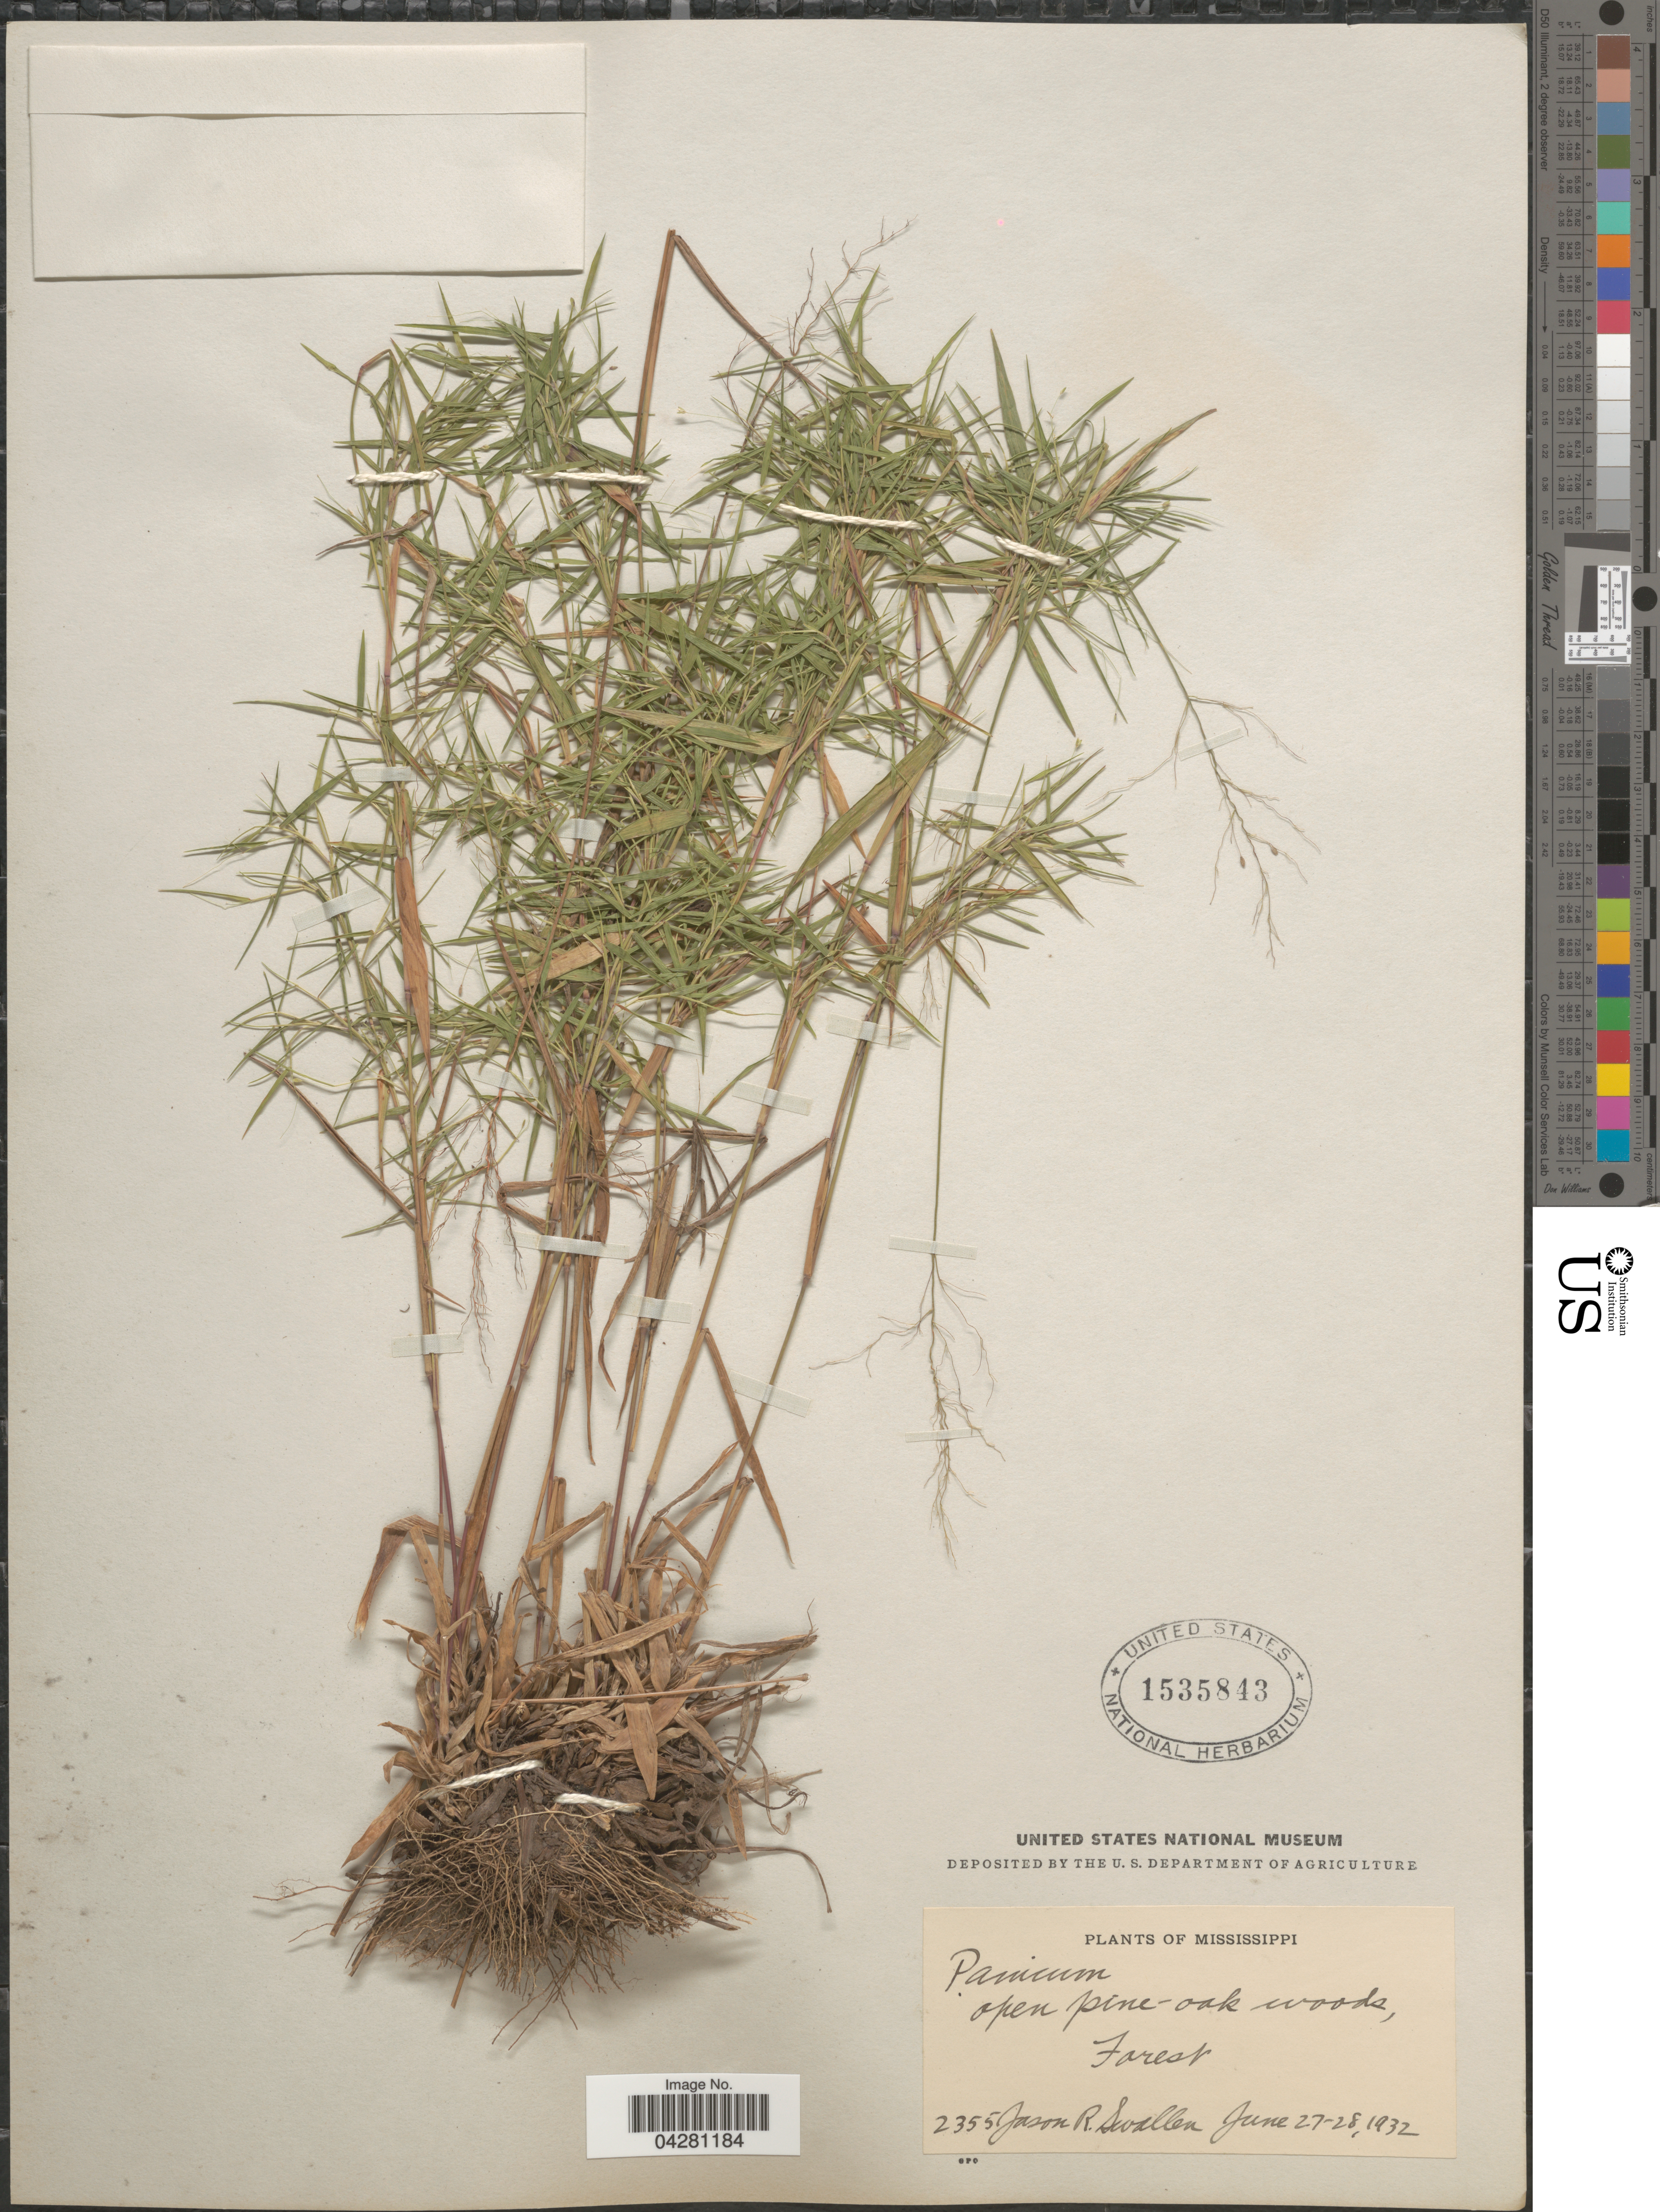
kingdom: Plantae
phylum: Tracheophyta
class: Liliopsida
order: Poales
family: Poaceae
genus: Dichanthelium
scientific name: Dichanthelium dichotomum var. dichotomum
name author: (L.) Gould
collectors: J. R. Swallen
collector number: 2355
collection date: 1932-06-27/1932-06-28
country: United States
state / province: Mississippi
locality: Open pine oak woods, Forest.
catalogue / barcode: US 1535843